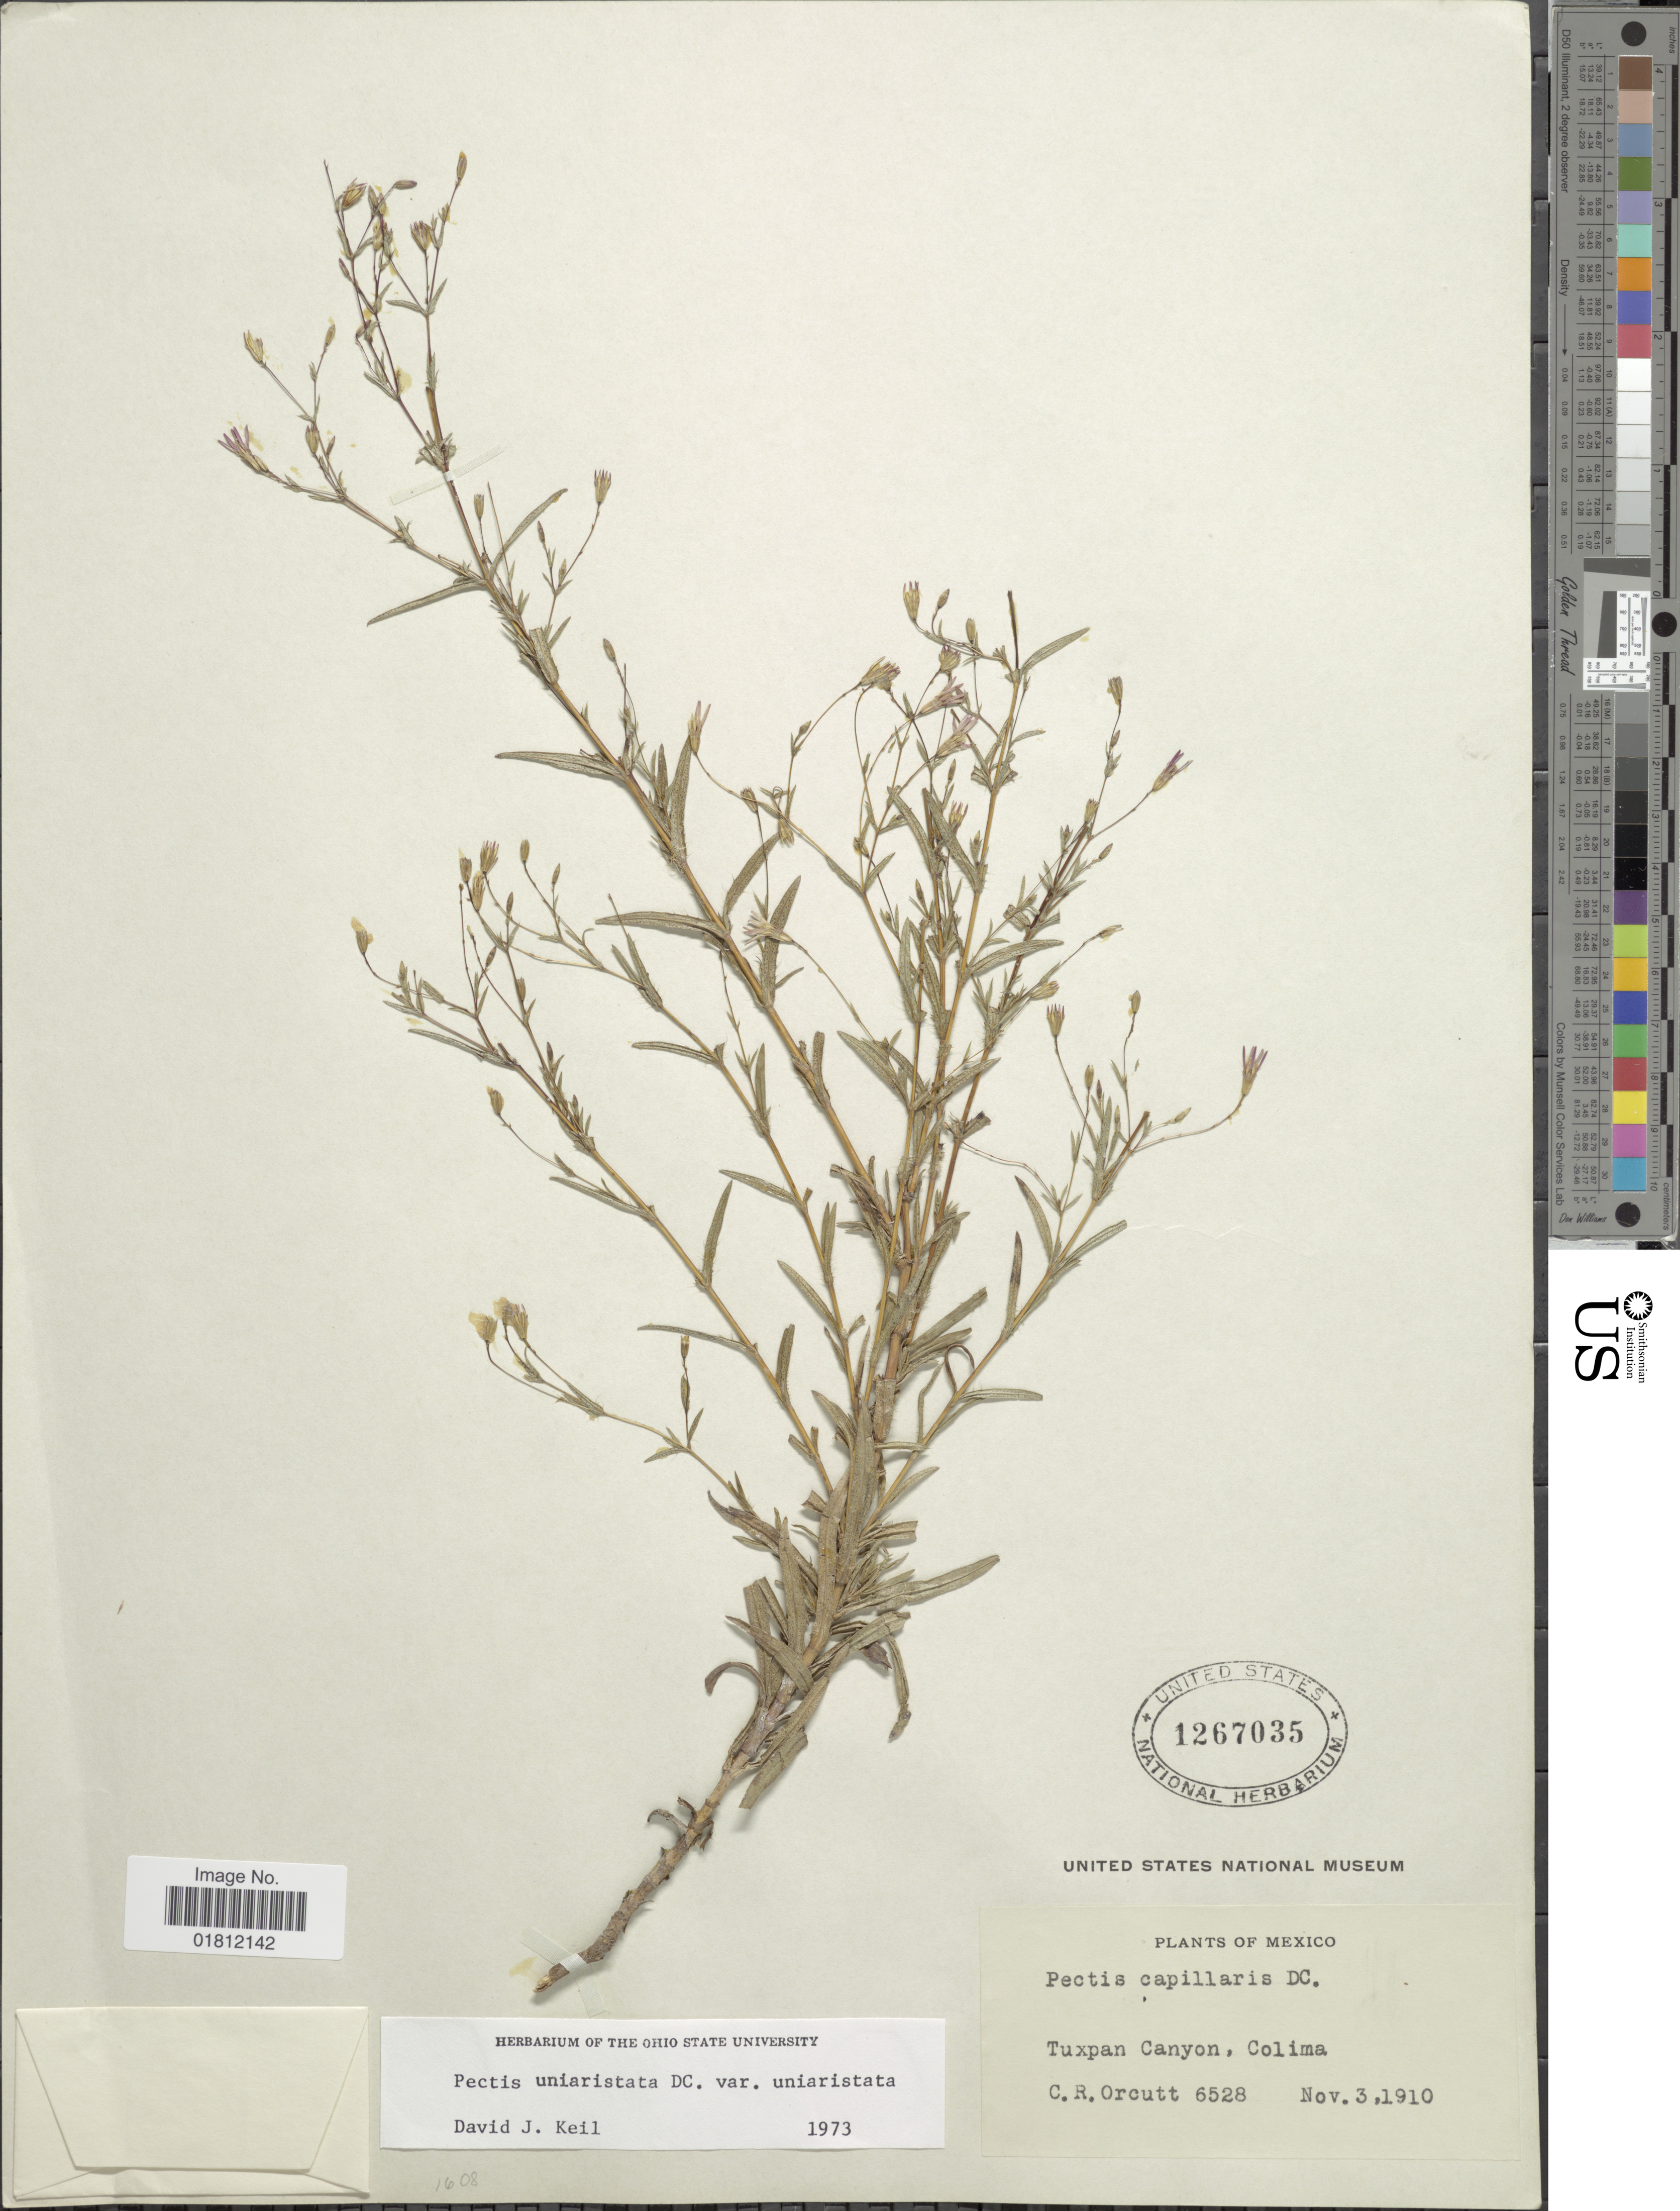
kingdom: Plantae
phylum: Tracheophyta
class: Magnoliopsida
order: Asterales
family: Asteraceae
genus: Pectis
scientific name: Pectis uniaristata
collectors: C. R. Orcutt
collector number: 6528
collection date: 1910-11-03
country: Mexico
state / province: Colima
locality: Tuxpan Cayon, Colima.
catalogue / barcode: US 1267035